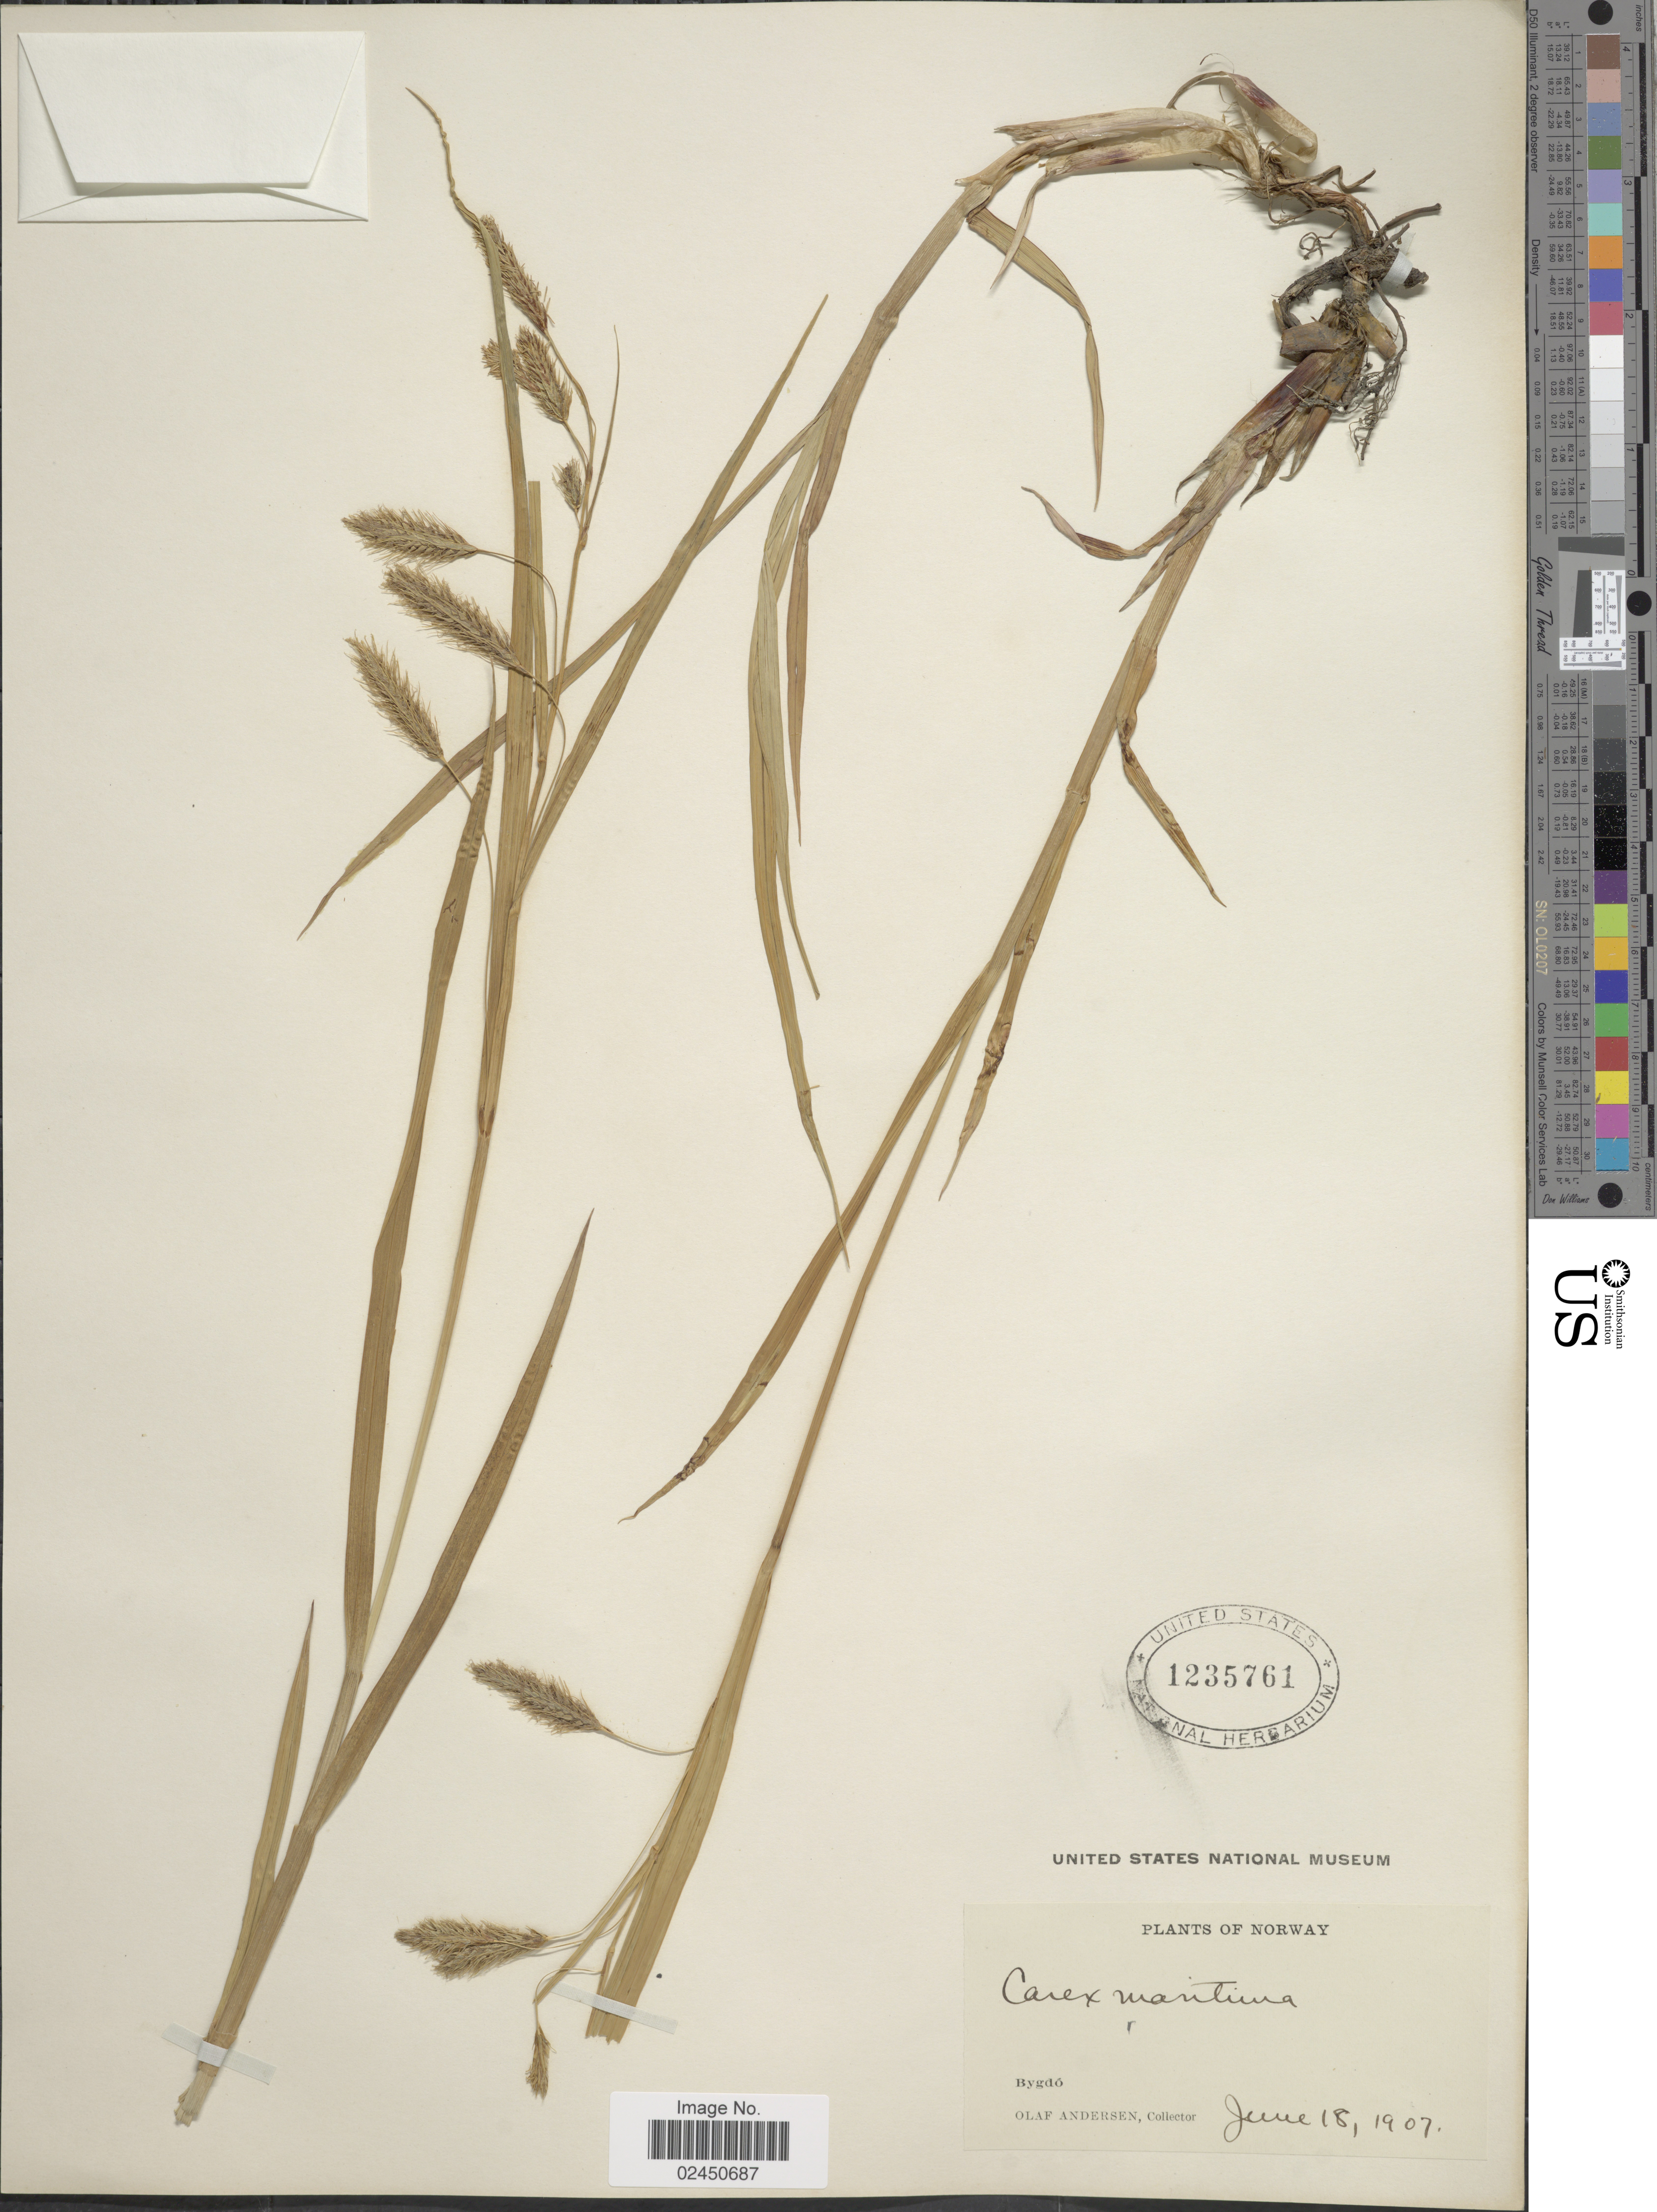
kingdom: Plantae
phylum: Tracheophyta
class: Liliopsida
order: Poales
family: Cyperaceae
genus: Carex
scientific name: Carex maritima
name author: Gunnerus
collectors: O. Andersen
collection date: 1907-06-18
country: Norway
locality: Bygdo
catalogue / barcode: US 1235761